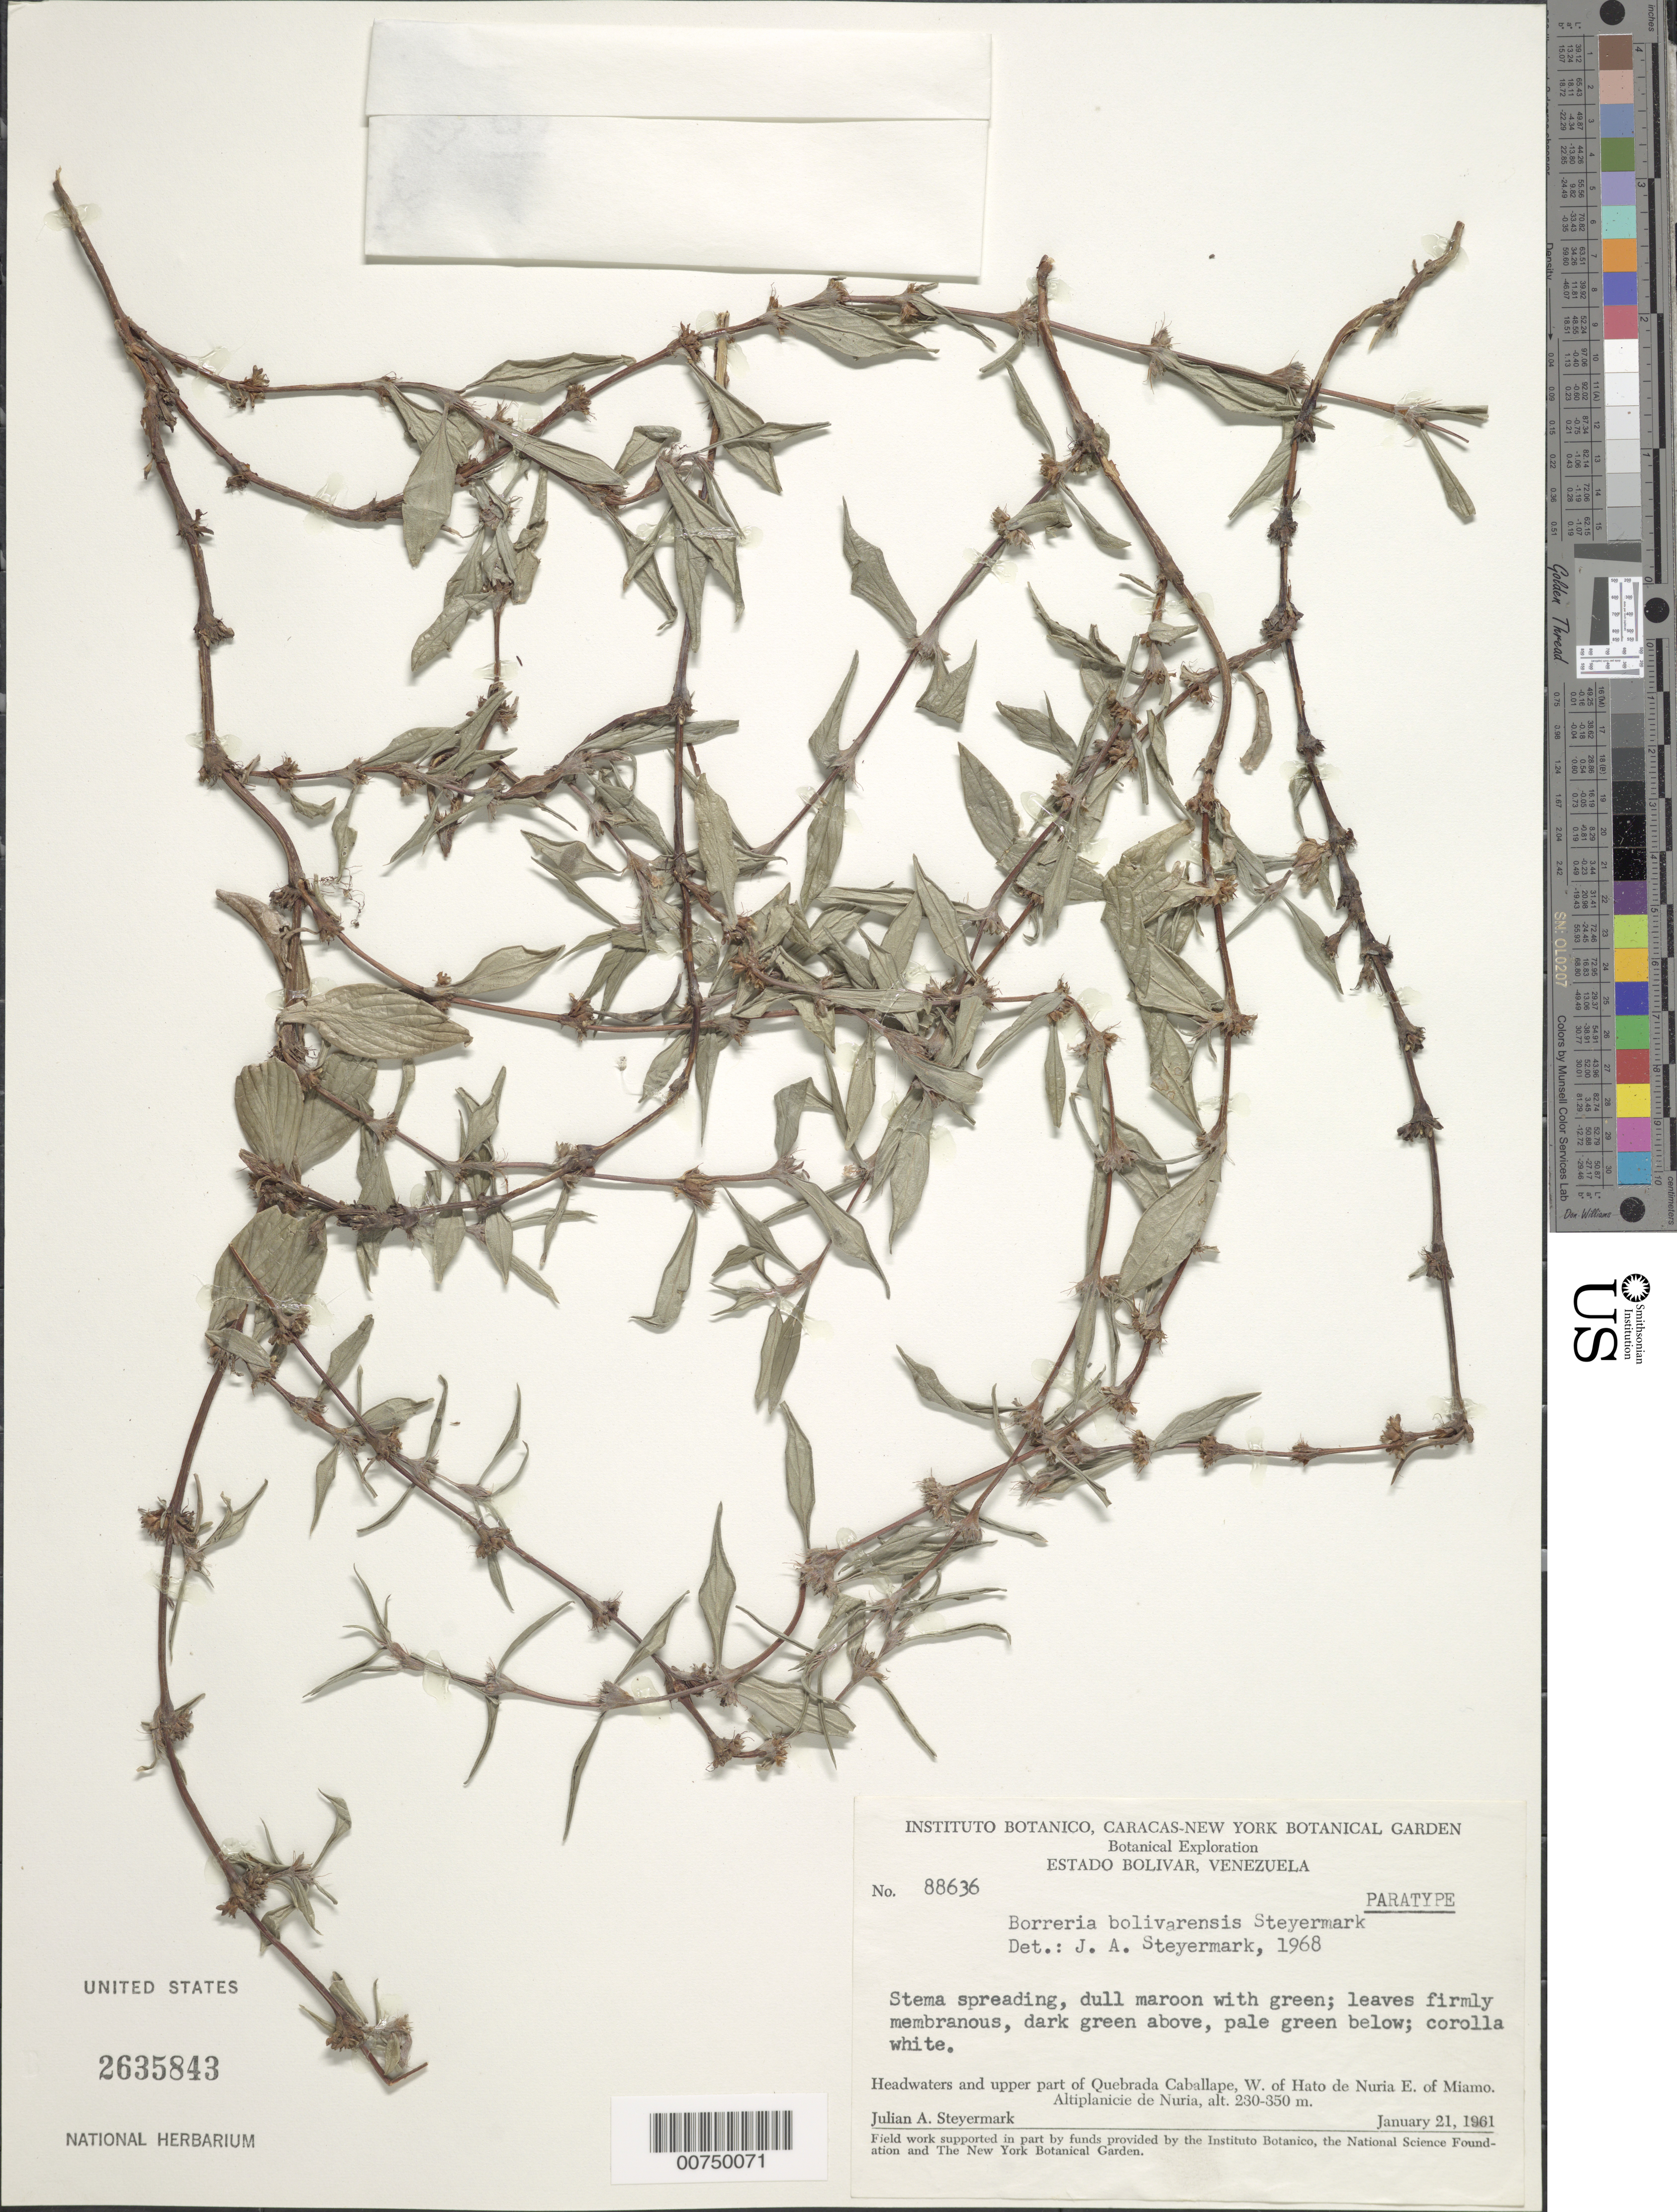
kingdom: Plantae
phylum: Tracheophyta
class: Magnoliopsida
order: Gentianales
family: Rubiaceae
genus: Borreria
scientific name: Borreria bolivarensis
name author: Steyerm.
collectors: J. Steyermark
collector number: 88636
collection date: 1961-01-21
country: Venezuela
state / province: Bolivar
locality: Headwaters and upper part of Quebrada Caballape, W. of Hato de Nuria E. of Miamo.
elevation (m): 230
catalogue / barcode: US 2635843